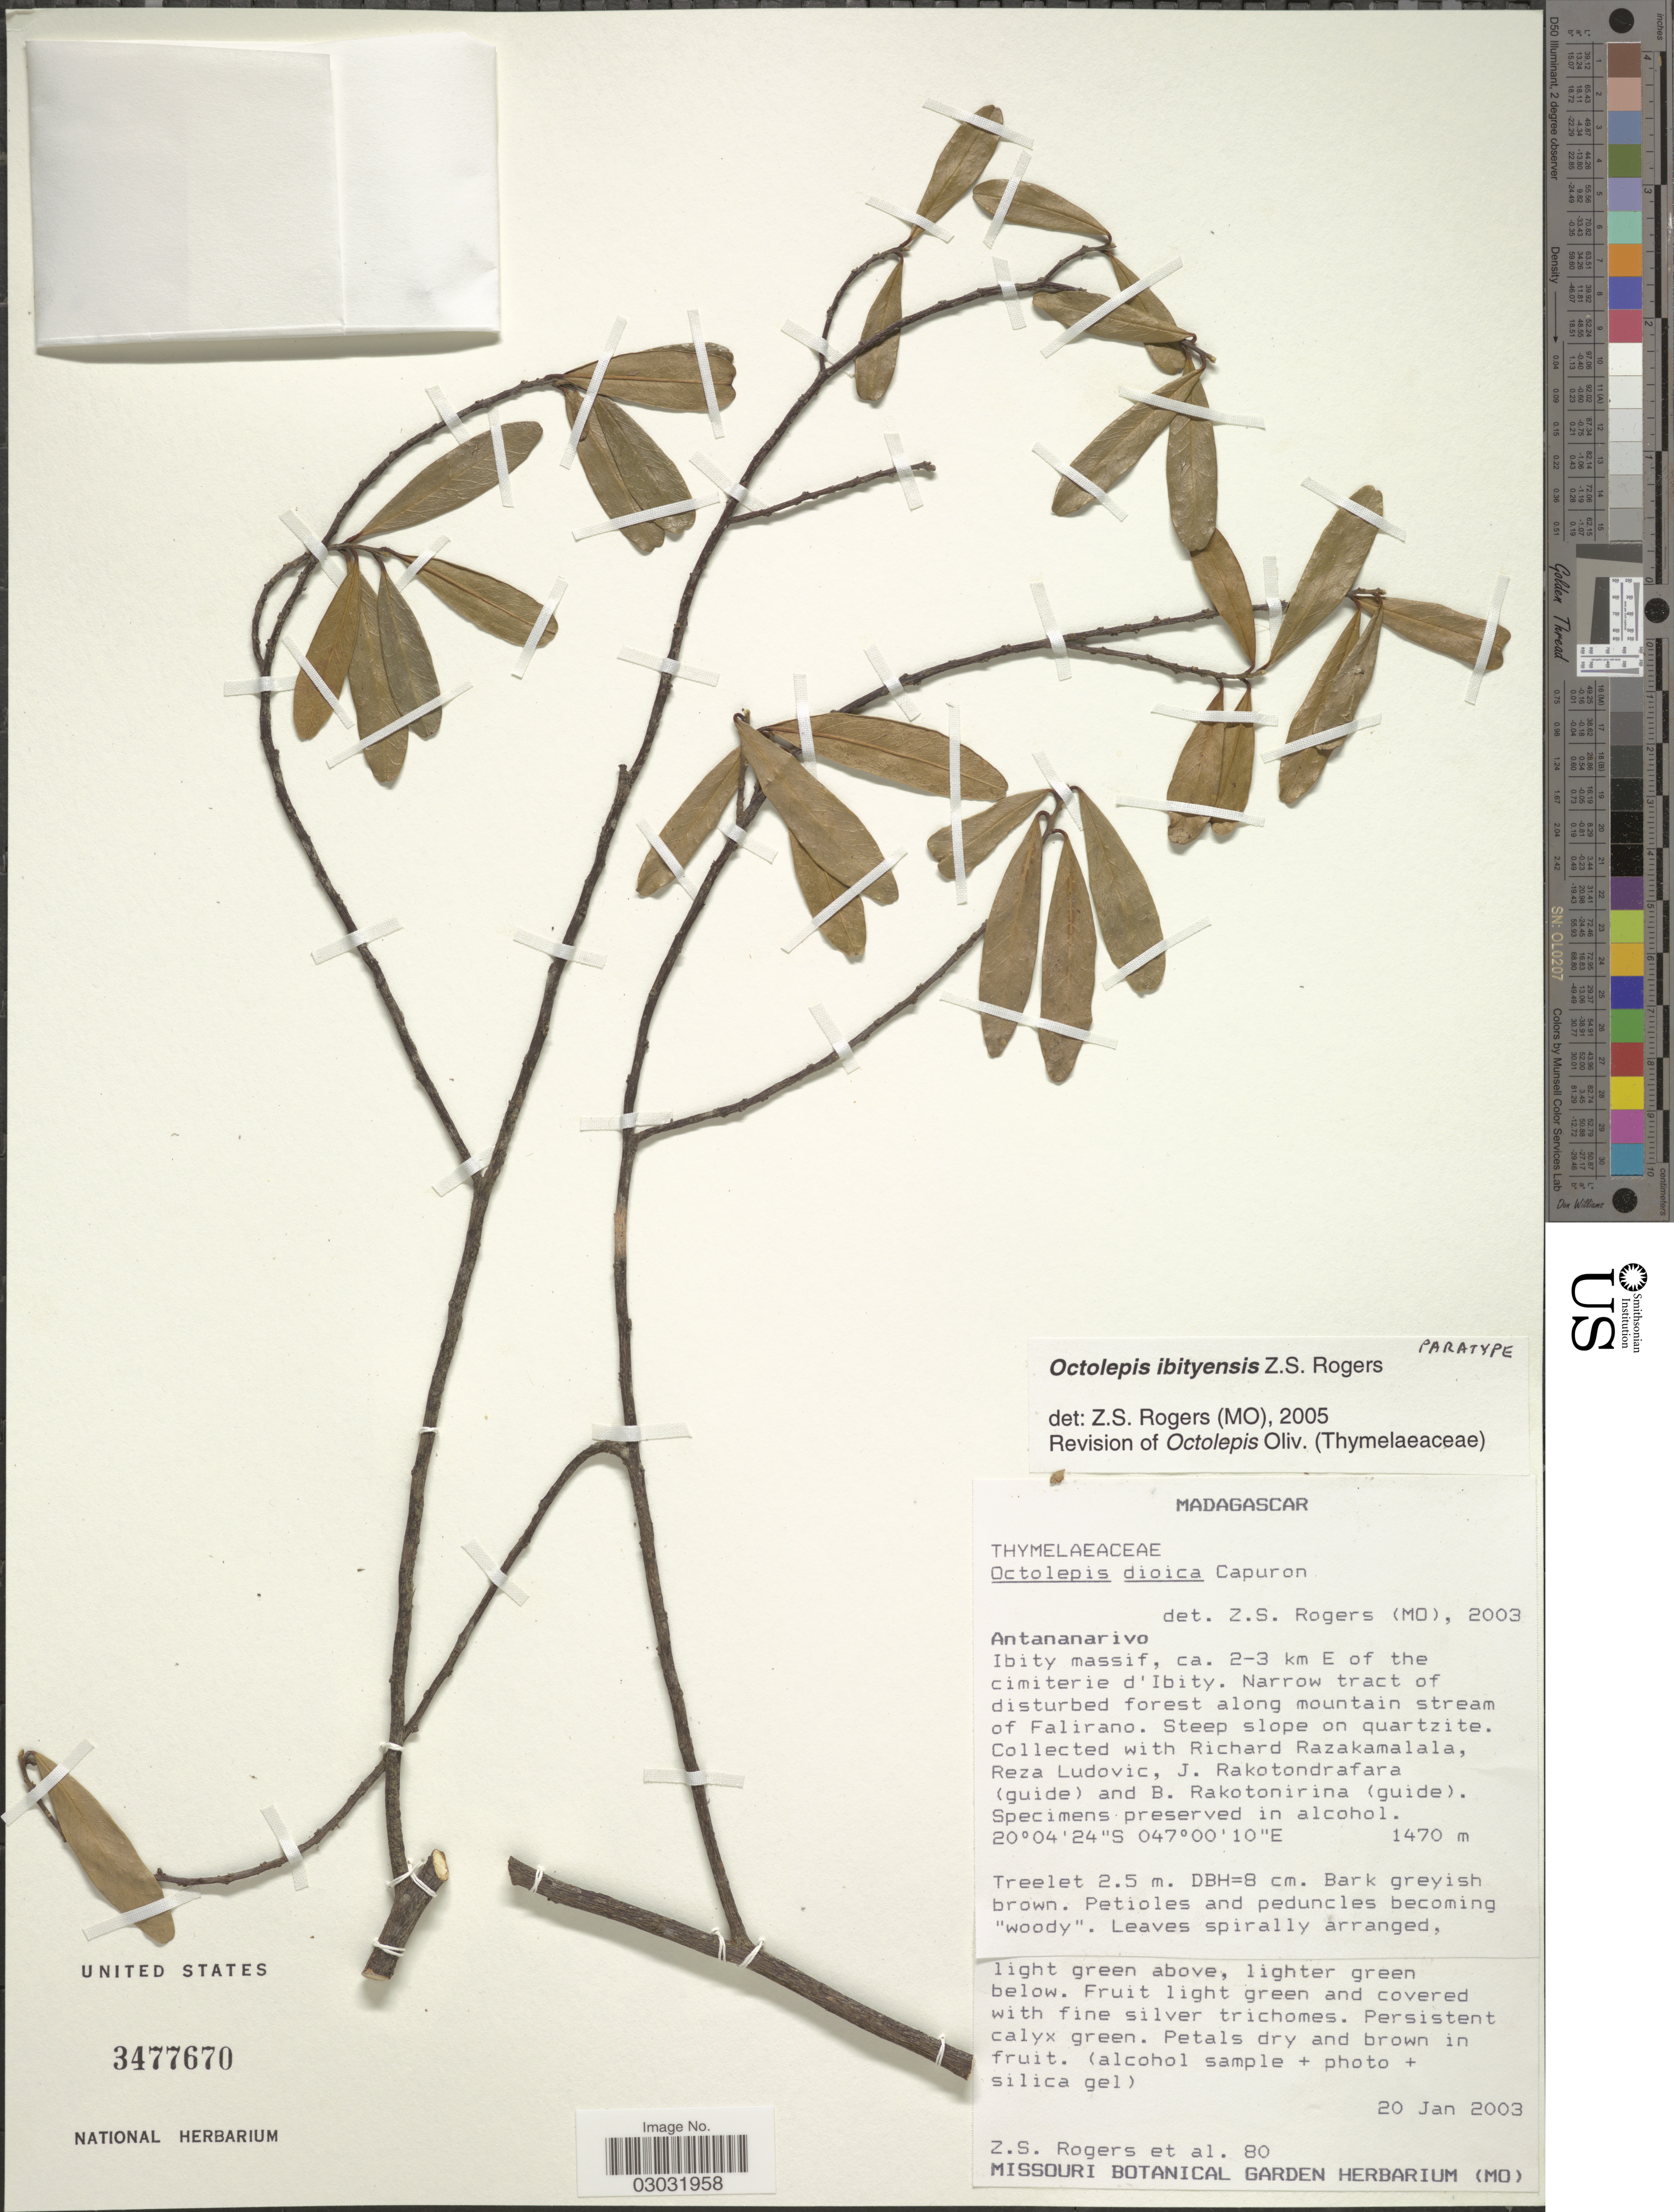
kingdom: Plantae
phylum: Tracheophyta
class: Magnoliopsida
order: Malvales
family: Thymelaeaceae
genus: Octolepis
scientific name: Octolepis ibityensis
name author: Z.S. Rogers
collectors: Z. S. Rogers, R. Razakamalala, R. Ludovic, J. Rakotondrafara & B. Rakotonirina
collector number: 80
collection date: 2003-01-20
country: Madagascar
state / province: Vakinankaratra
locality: Ibity massif, ca. 2-3 km E of the cimiterie d'Ibity. Narrow tract of disturbed forest along mountain stream of Falirano.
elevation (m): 1470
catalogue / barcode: US 3477670